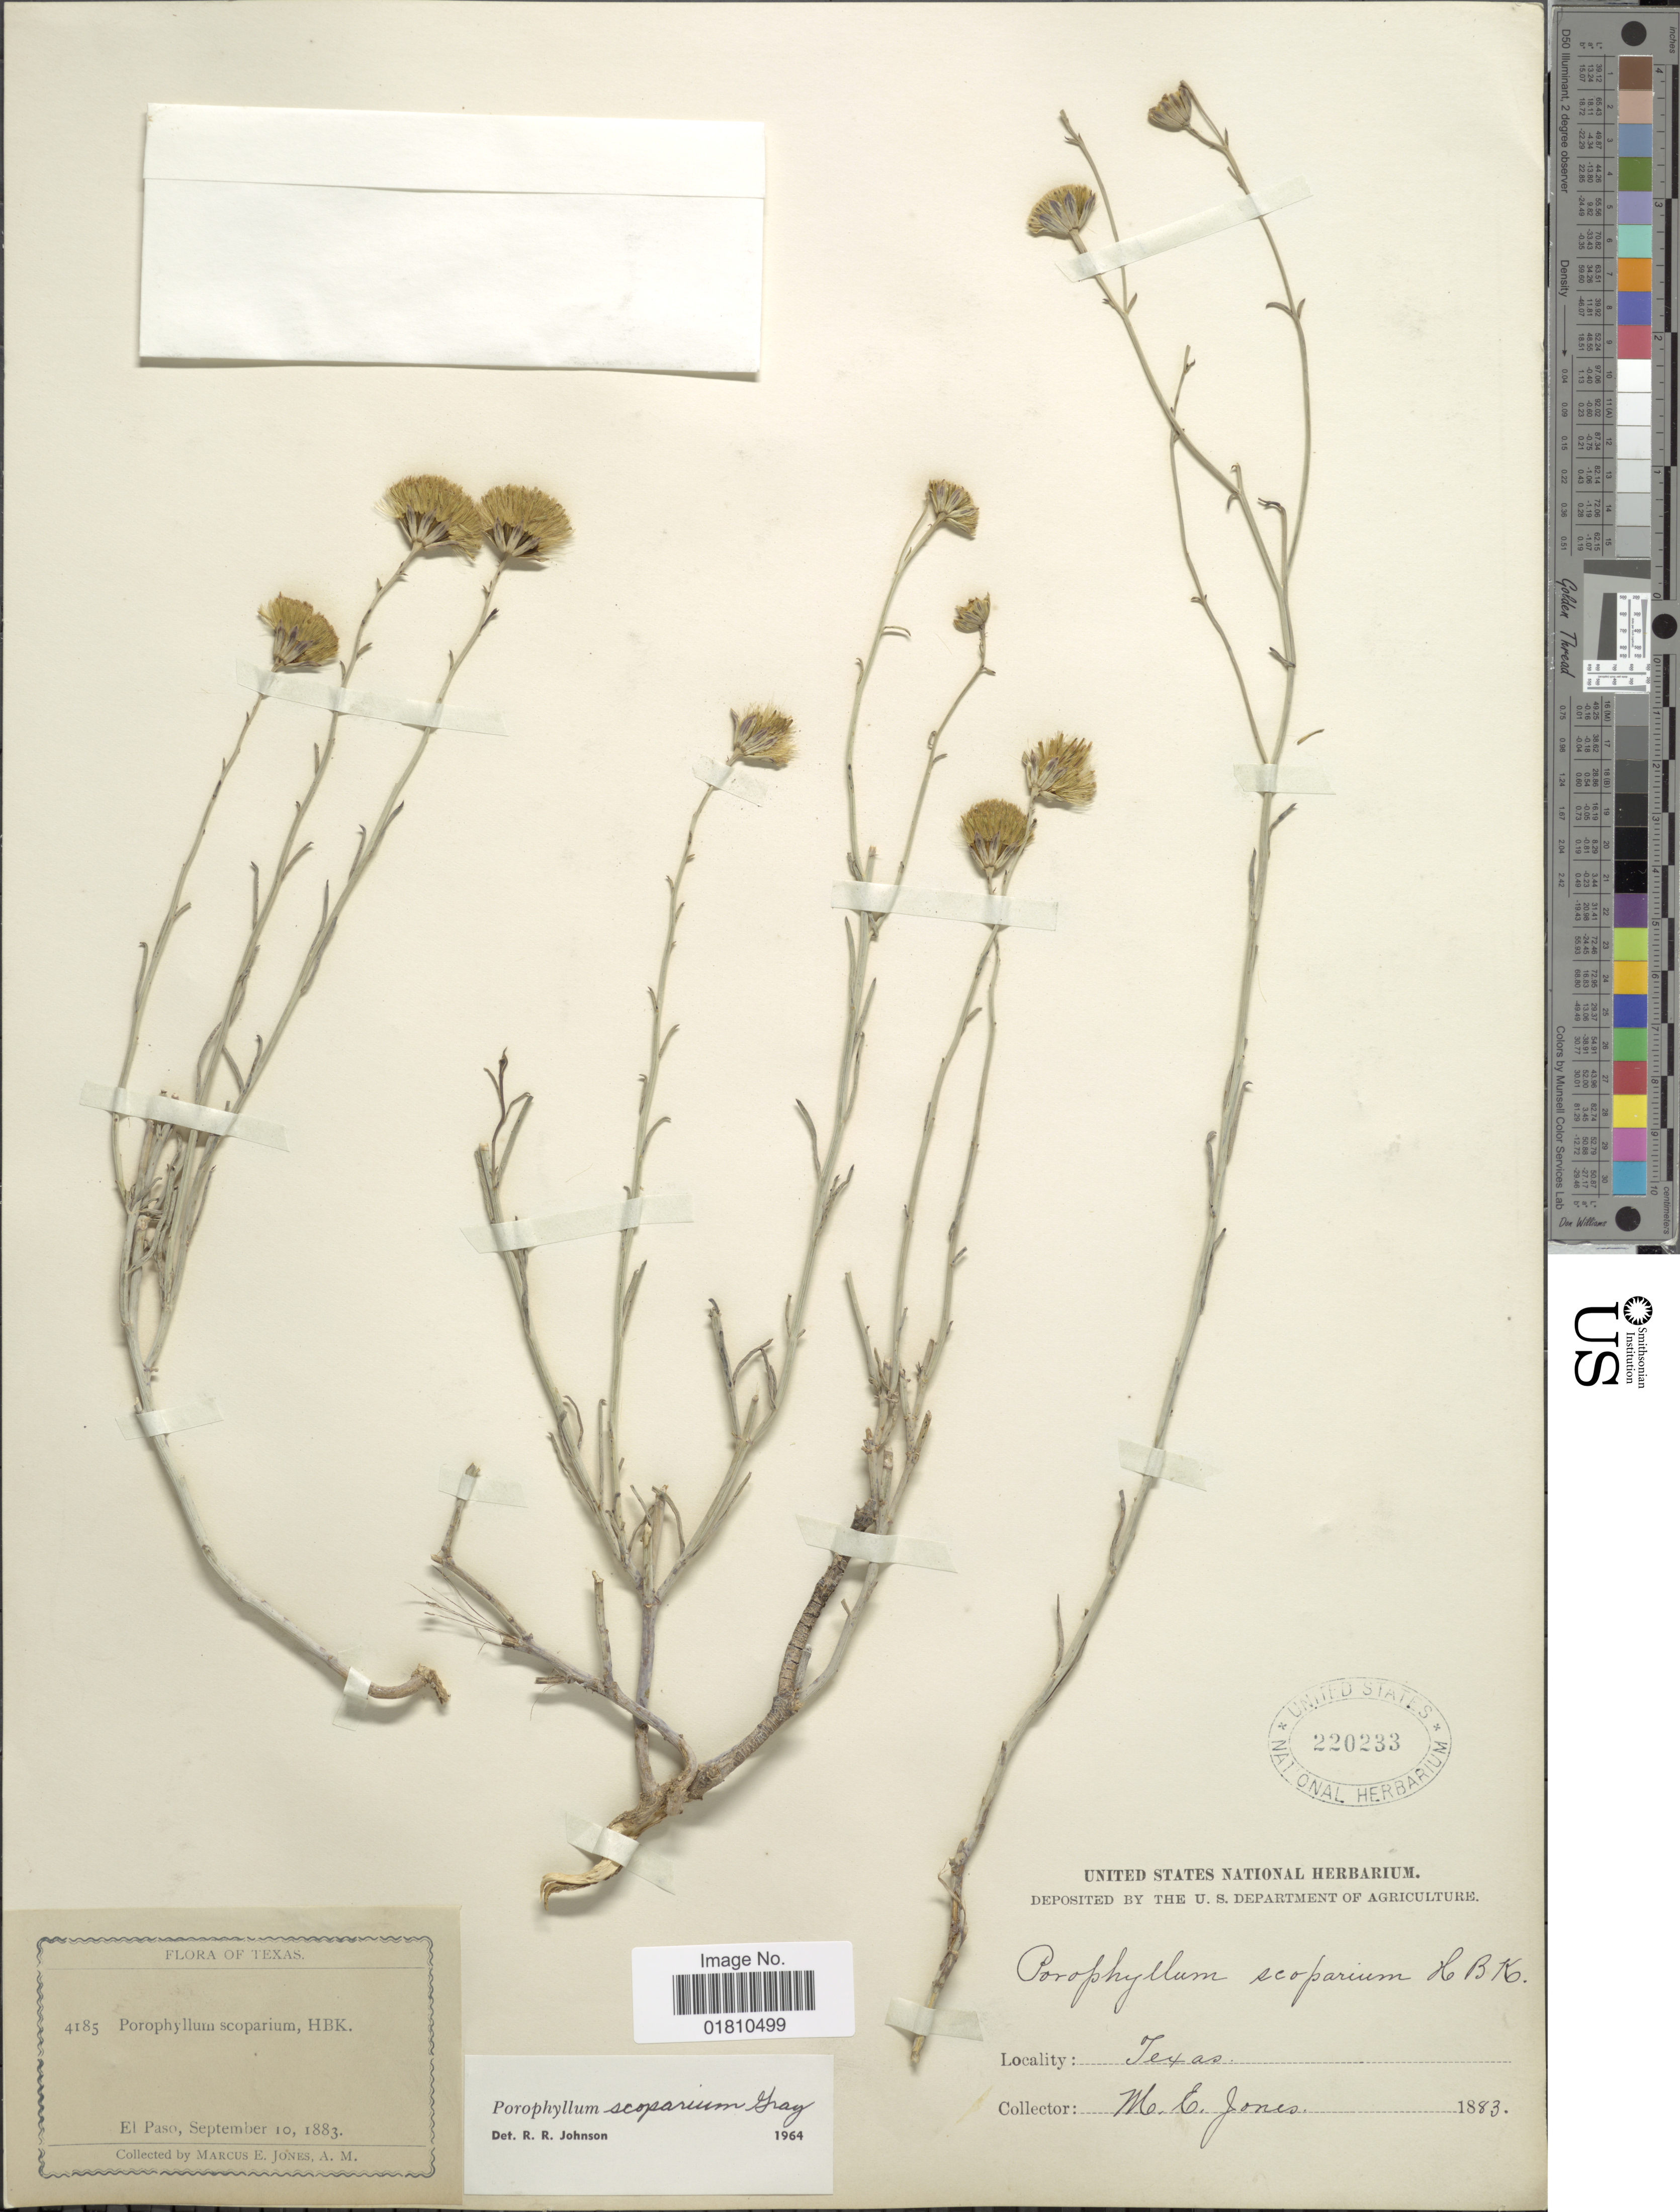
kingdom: Plantae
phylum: Tracheophyta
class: Magnoliopsida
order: Asterales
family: Asteraceae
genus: Porophyllum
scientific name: Porophyllum scoparium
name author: A. Gray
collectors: M. E. Jones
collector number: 4185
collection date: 1883-09-10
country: United States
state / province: Texas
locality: El Paso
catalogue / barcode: US 220233